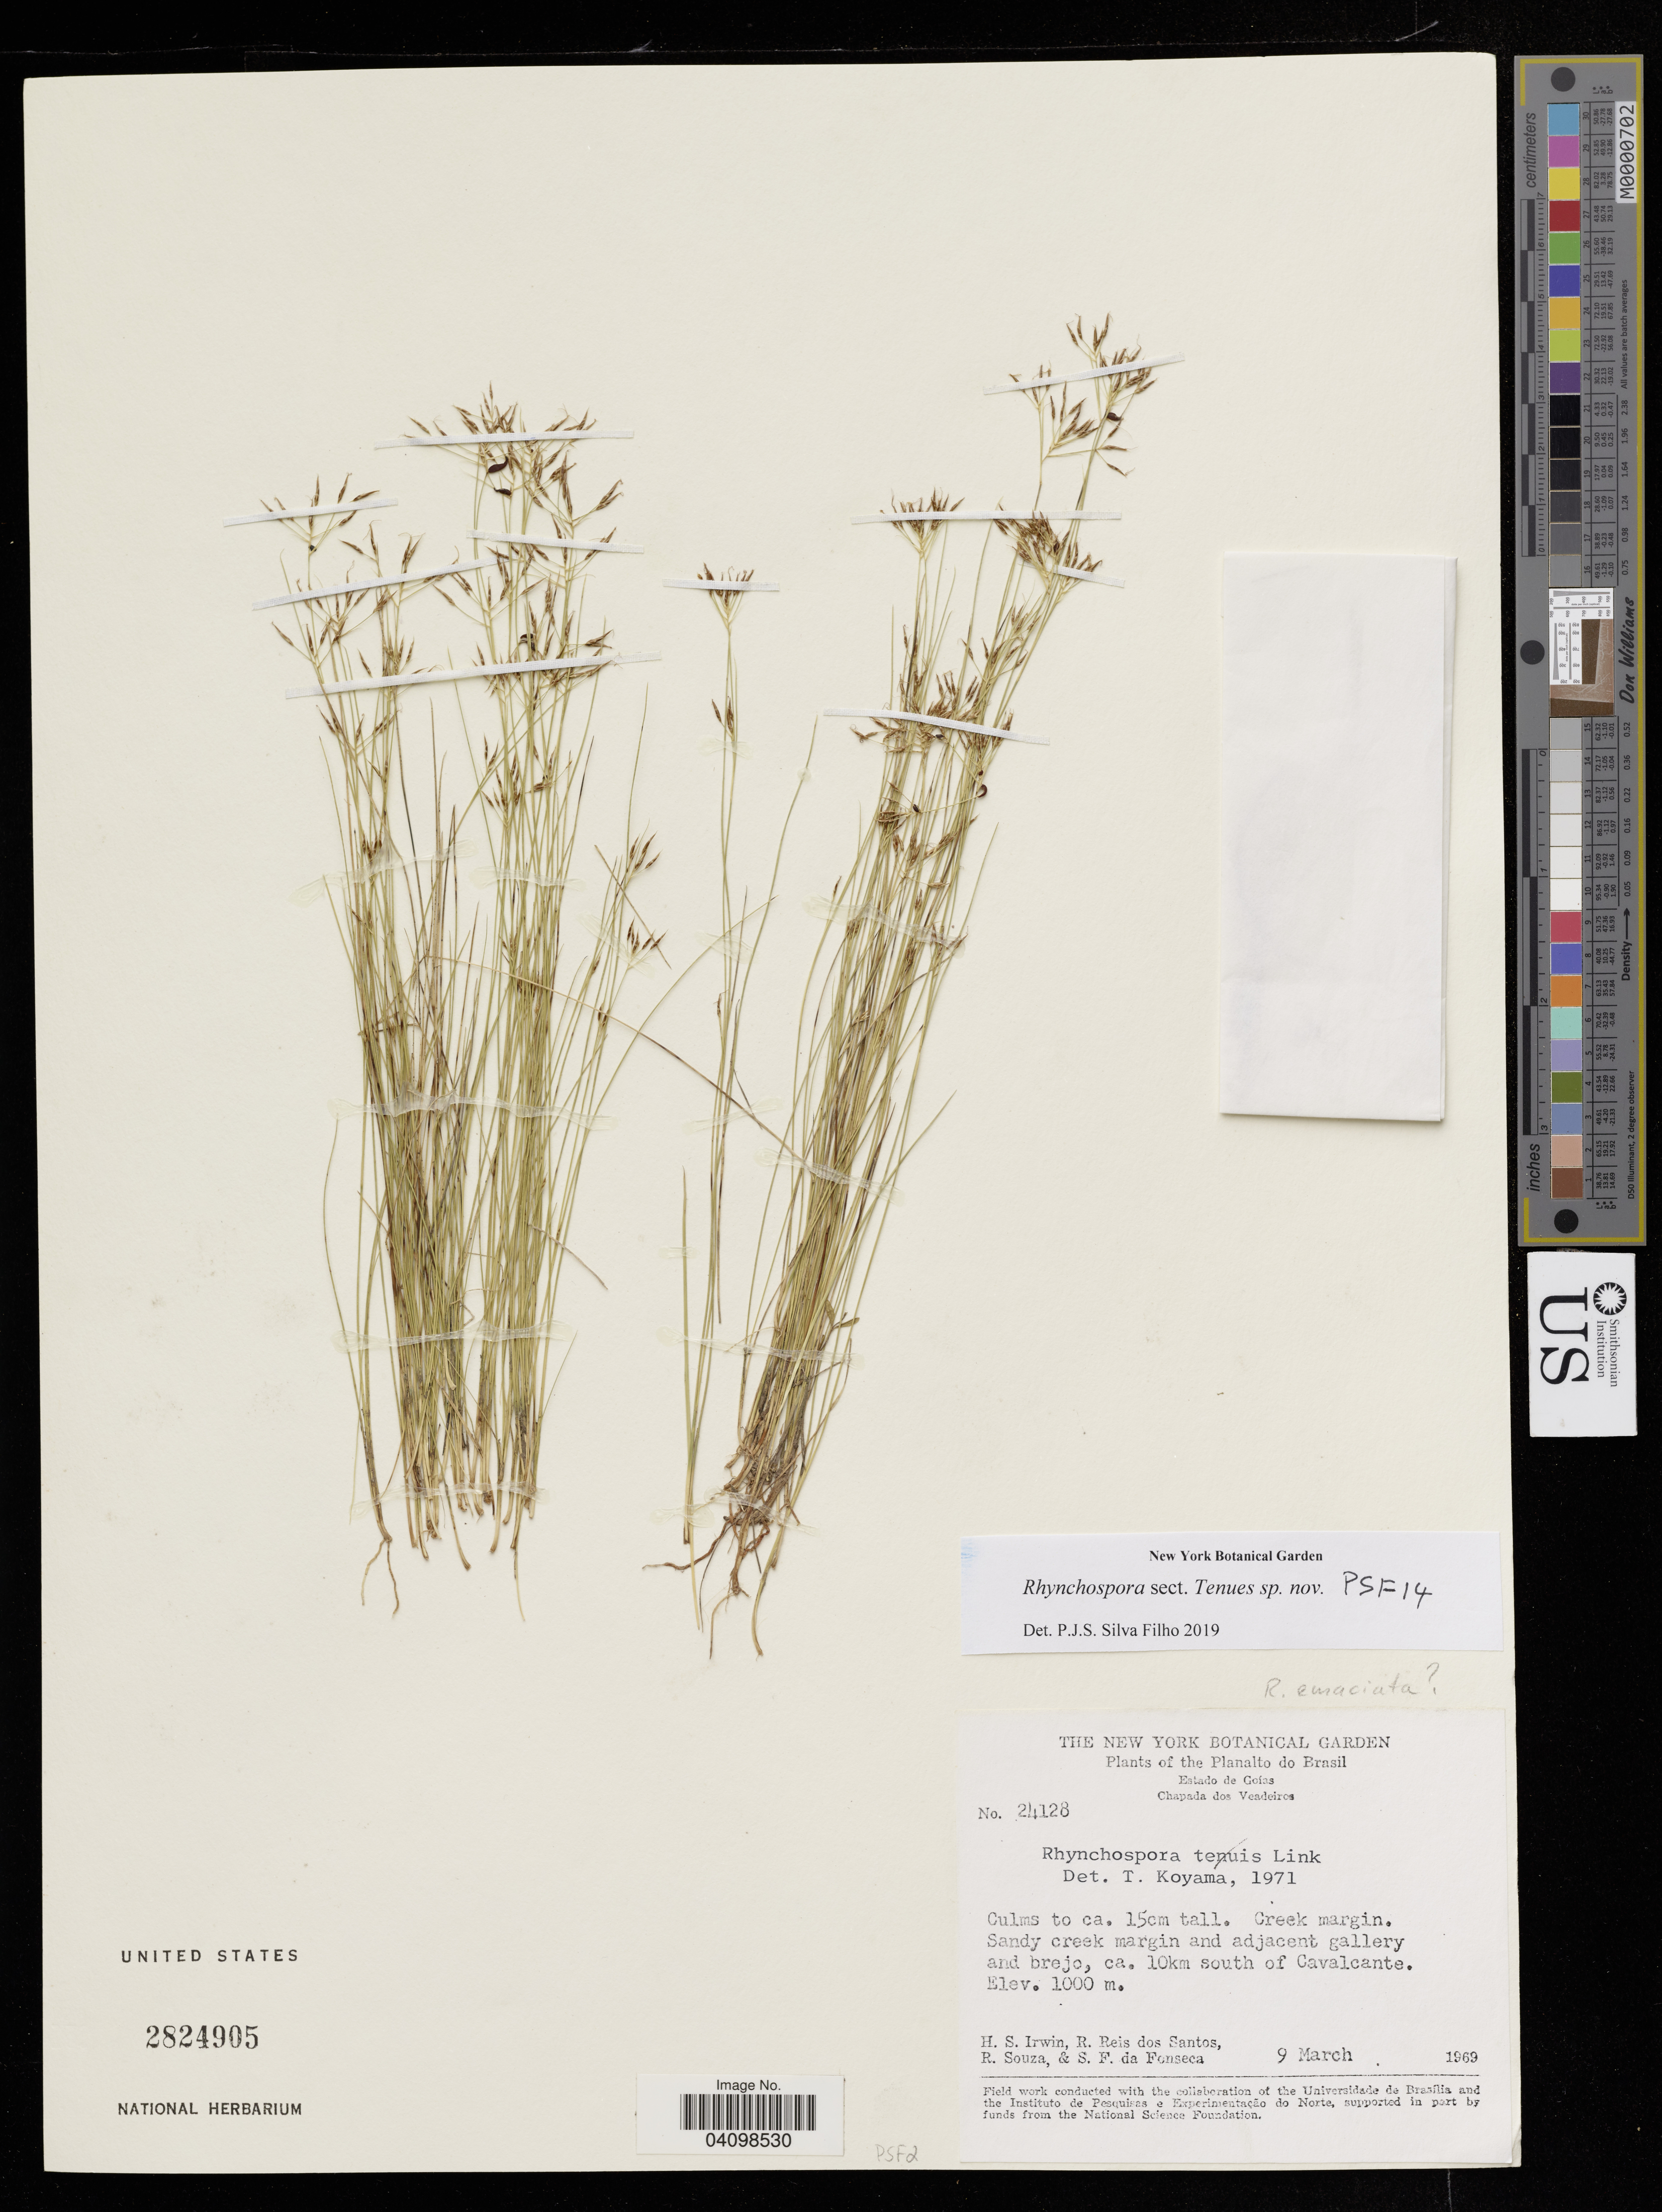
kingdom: Plantae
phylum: Tracheophyta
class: Liliopsida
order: Poales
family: Cyperaceae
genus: Rhynchospora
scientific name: Rhynchospora tenuis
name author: Link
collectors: R. Reis dos Santos, R. Souza & S. F. Fonsêca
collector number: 24128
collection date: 1969-03-09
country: Brazil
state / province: Goiás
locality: Sandy creek margin and adjacent gallery and brejo, ca. 10km south of Cavalcante.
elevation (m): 1000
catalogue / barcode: US 2824905